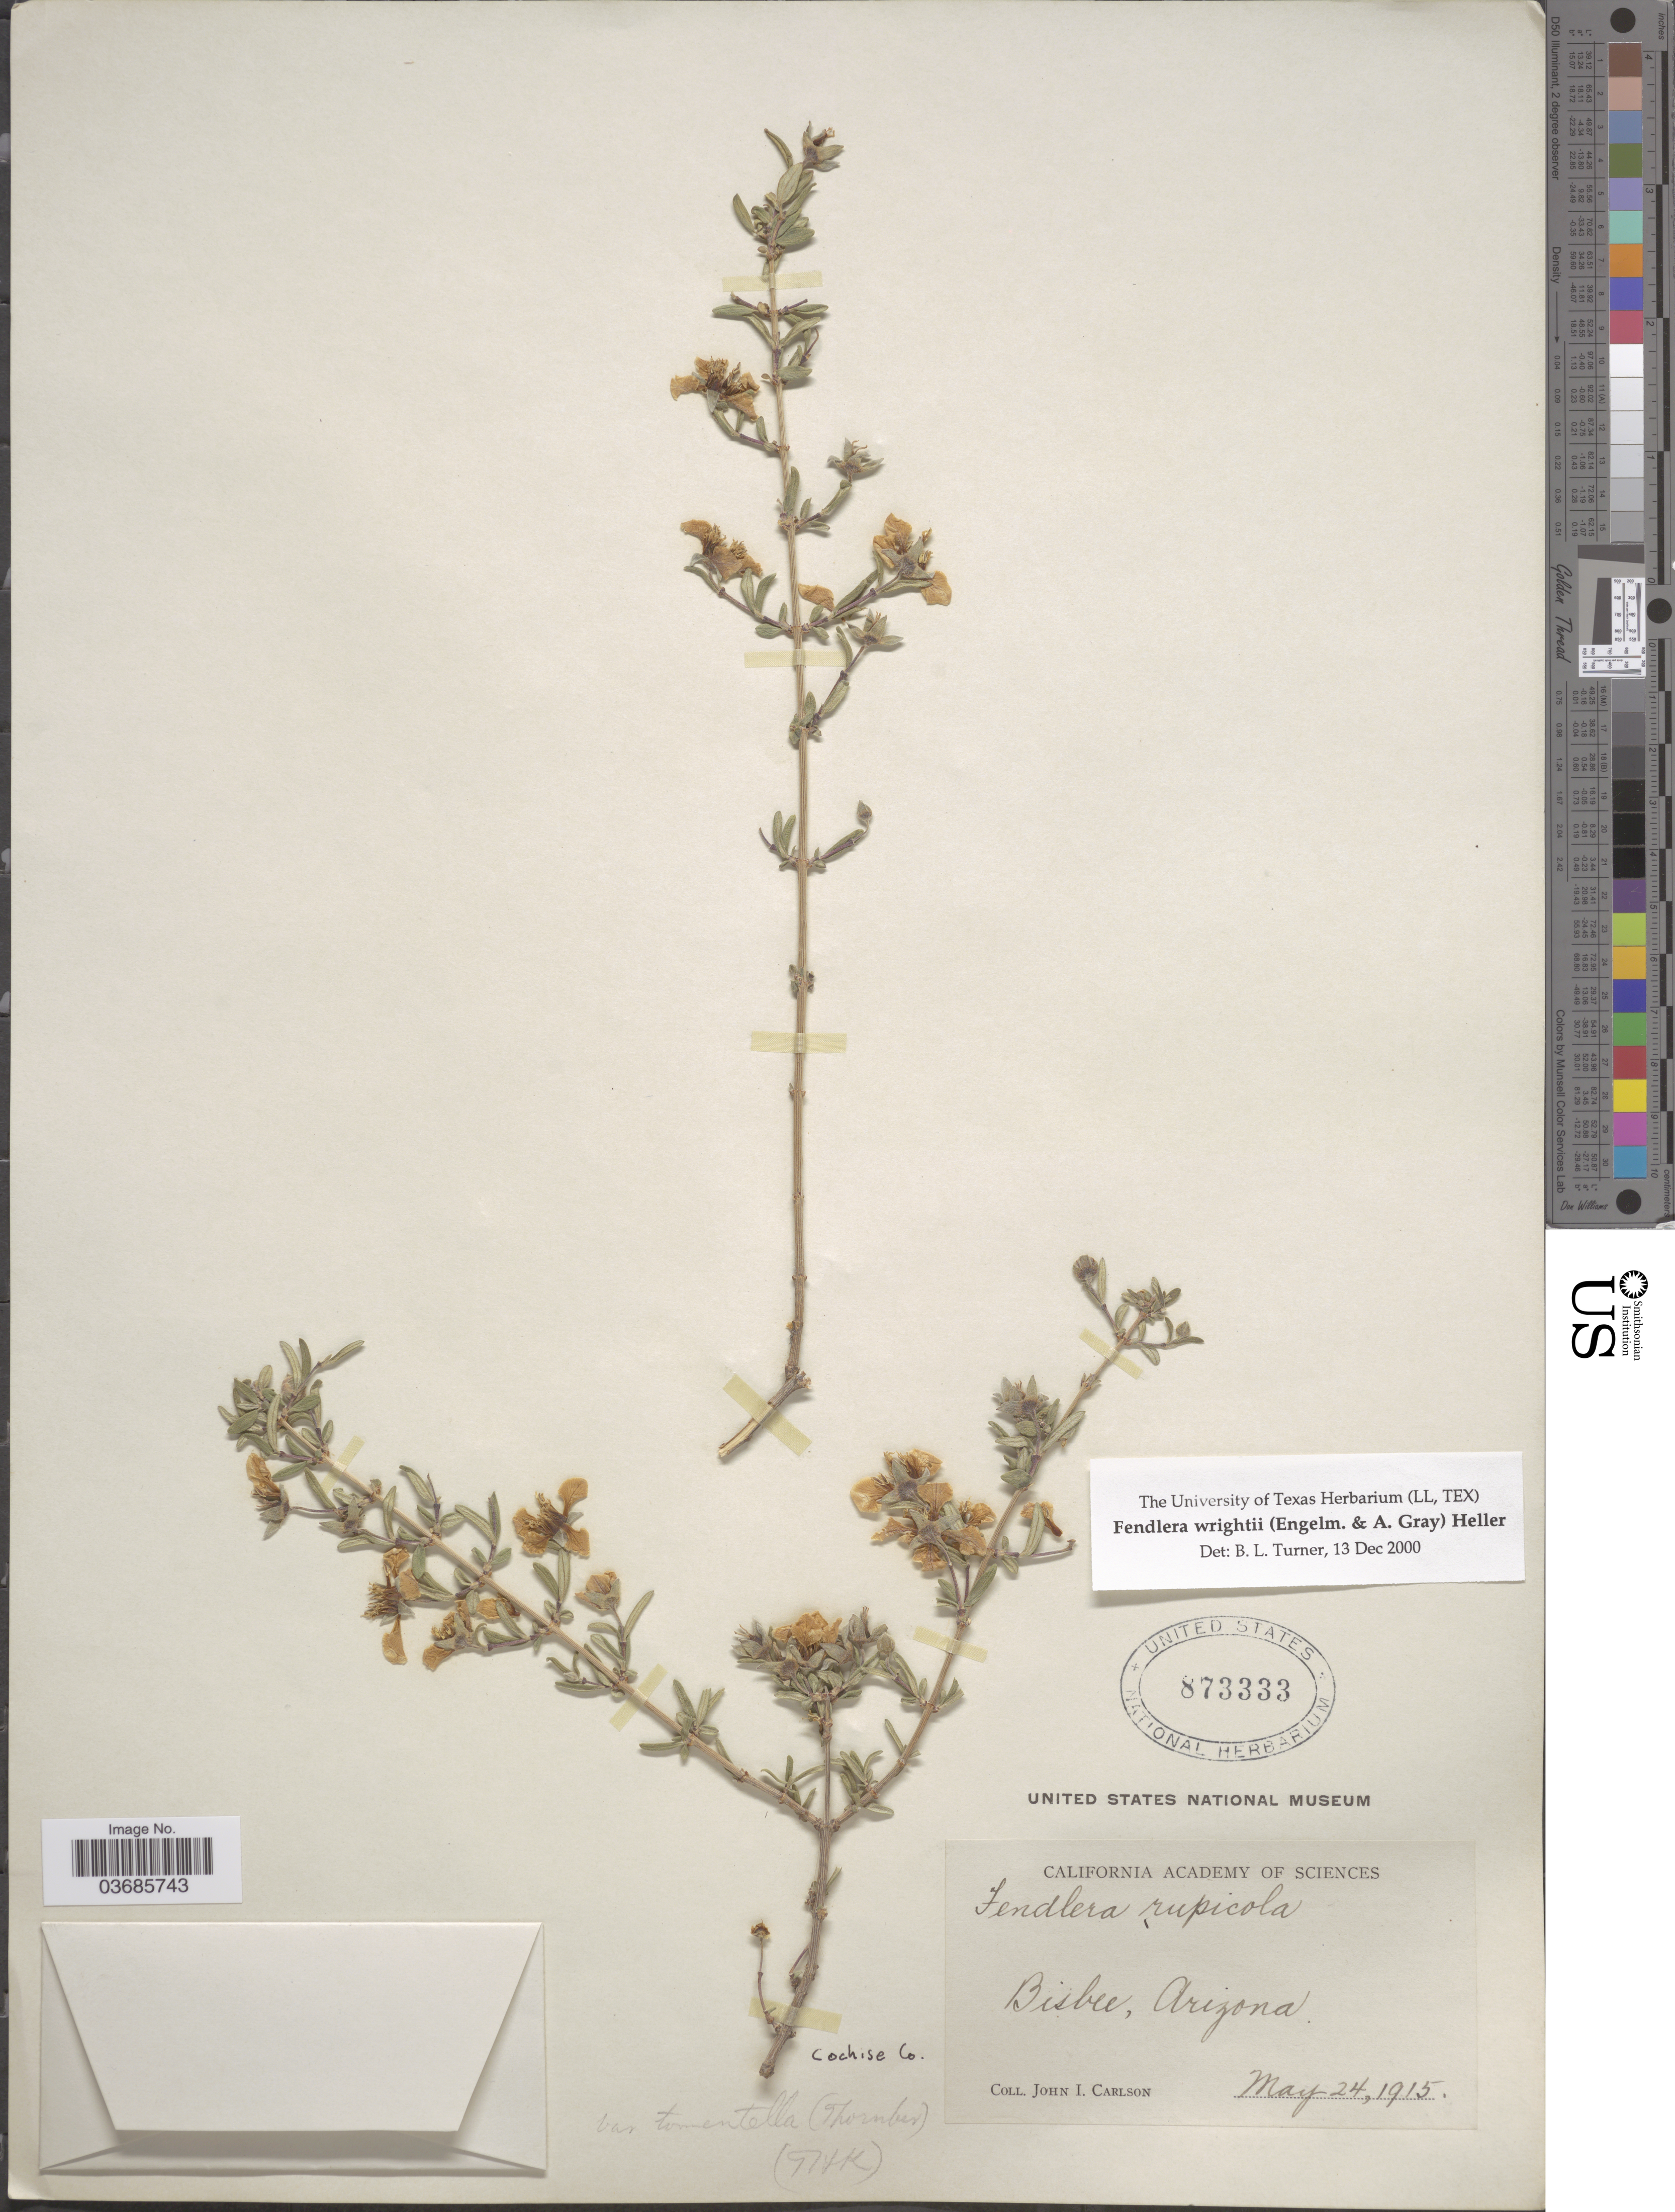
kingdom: Plantae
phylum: Tracheophyta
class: Magnoliopsida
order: Cornales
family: Hydrangeaceae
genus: Fendlera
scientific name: Fendlera wrightii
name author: (Engelm. & A. Gray) A. Heller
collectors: J. Carlson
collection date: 1915-05-24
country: United States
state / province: Arizona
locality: Bisbee. Cochise Co.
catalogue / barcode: US 873333